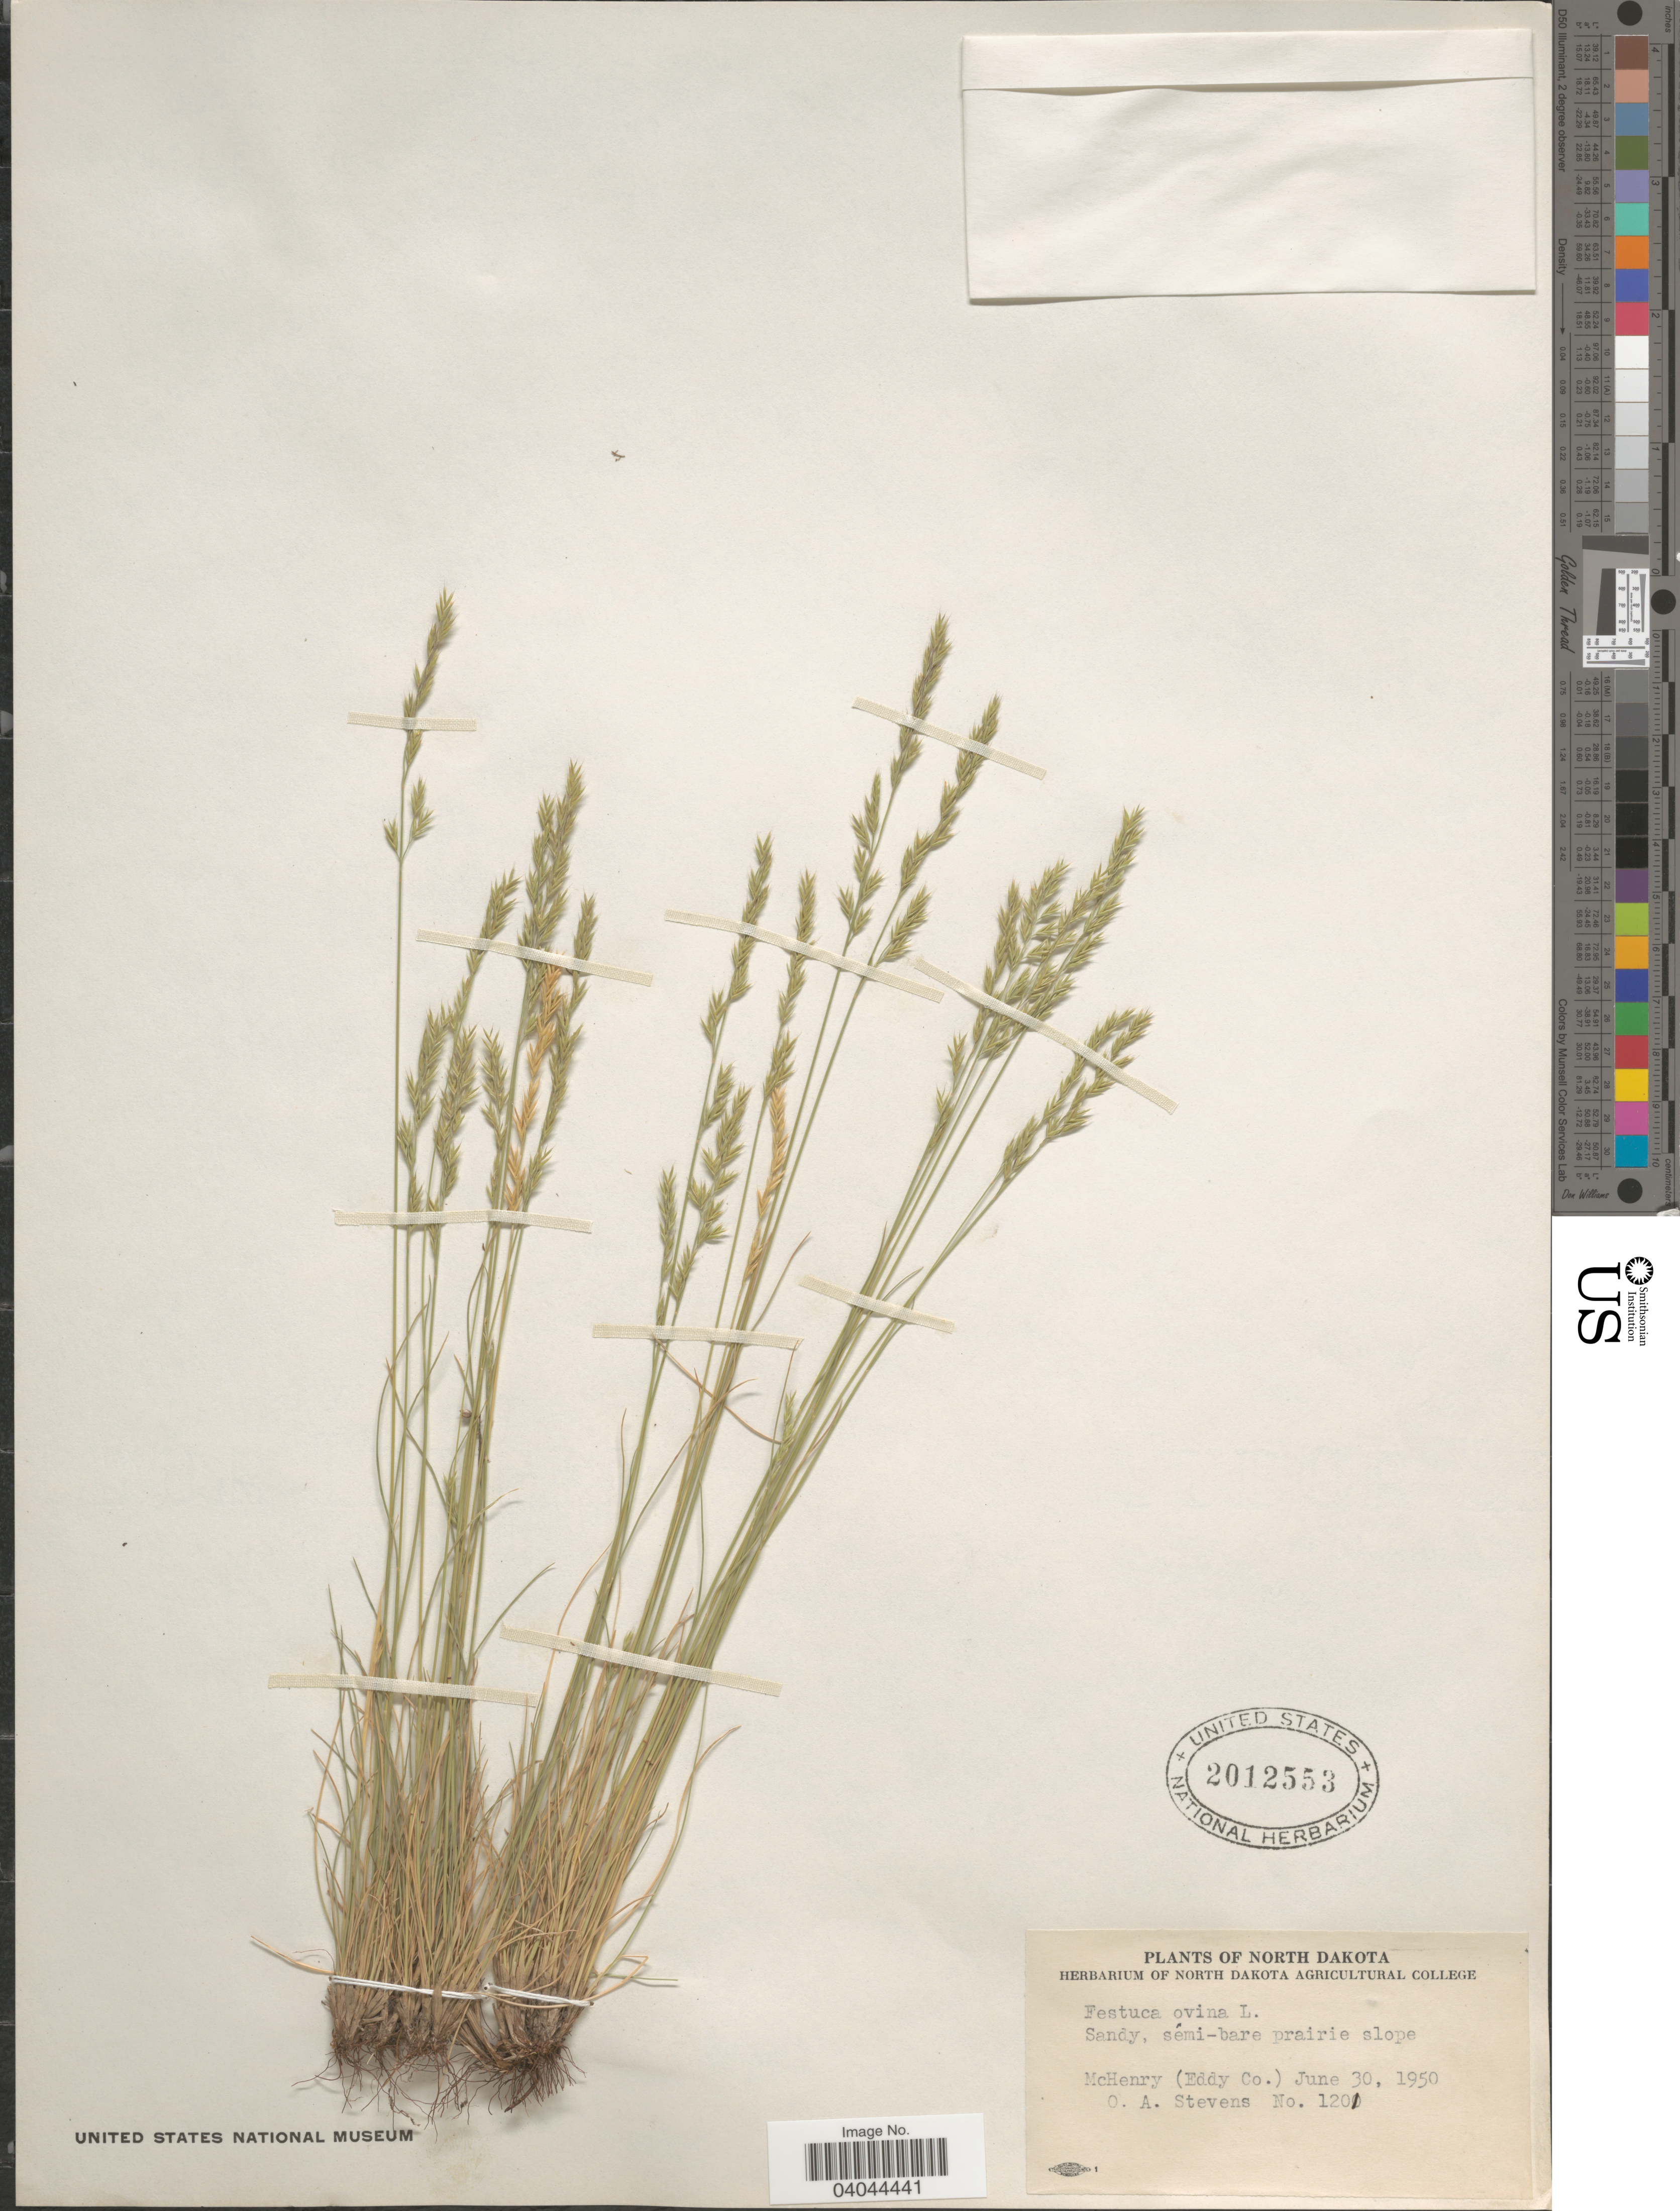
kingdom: Plantae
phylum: Tracheophyta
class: Liliopsida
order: Poales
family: Poaceae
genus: Festuca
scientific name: Festuca ovina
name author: L.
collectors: O. A. Stevens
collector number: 120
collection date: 1950-06-30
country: United States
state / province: North Dakota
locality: McHenry (Eddy Co.).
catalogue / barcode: US 2012553